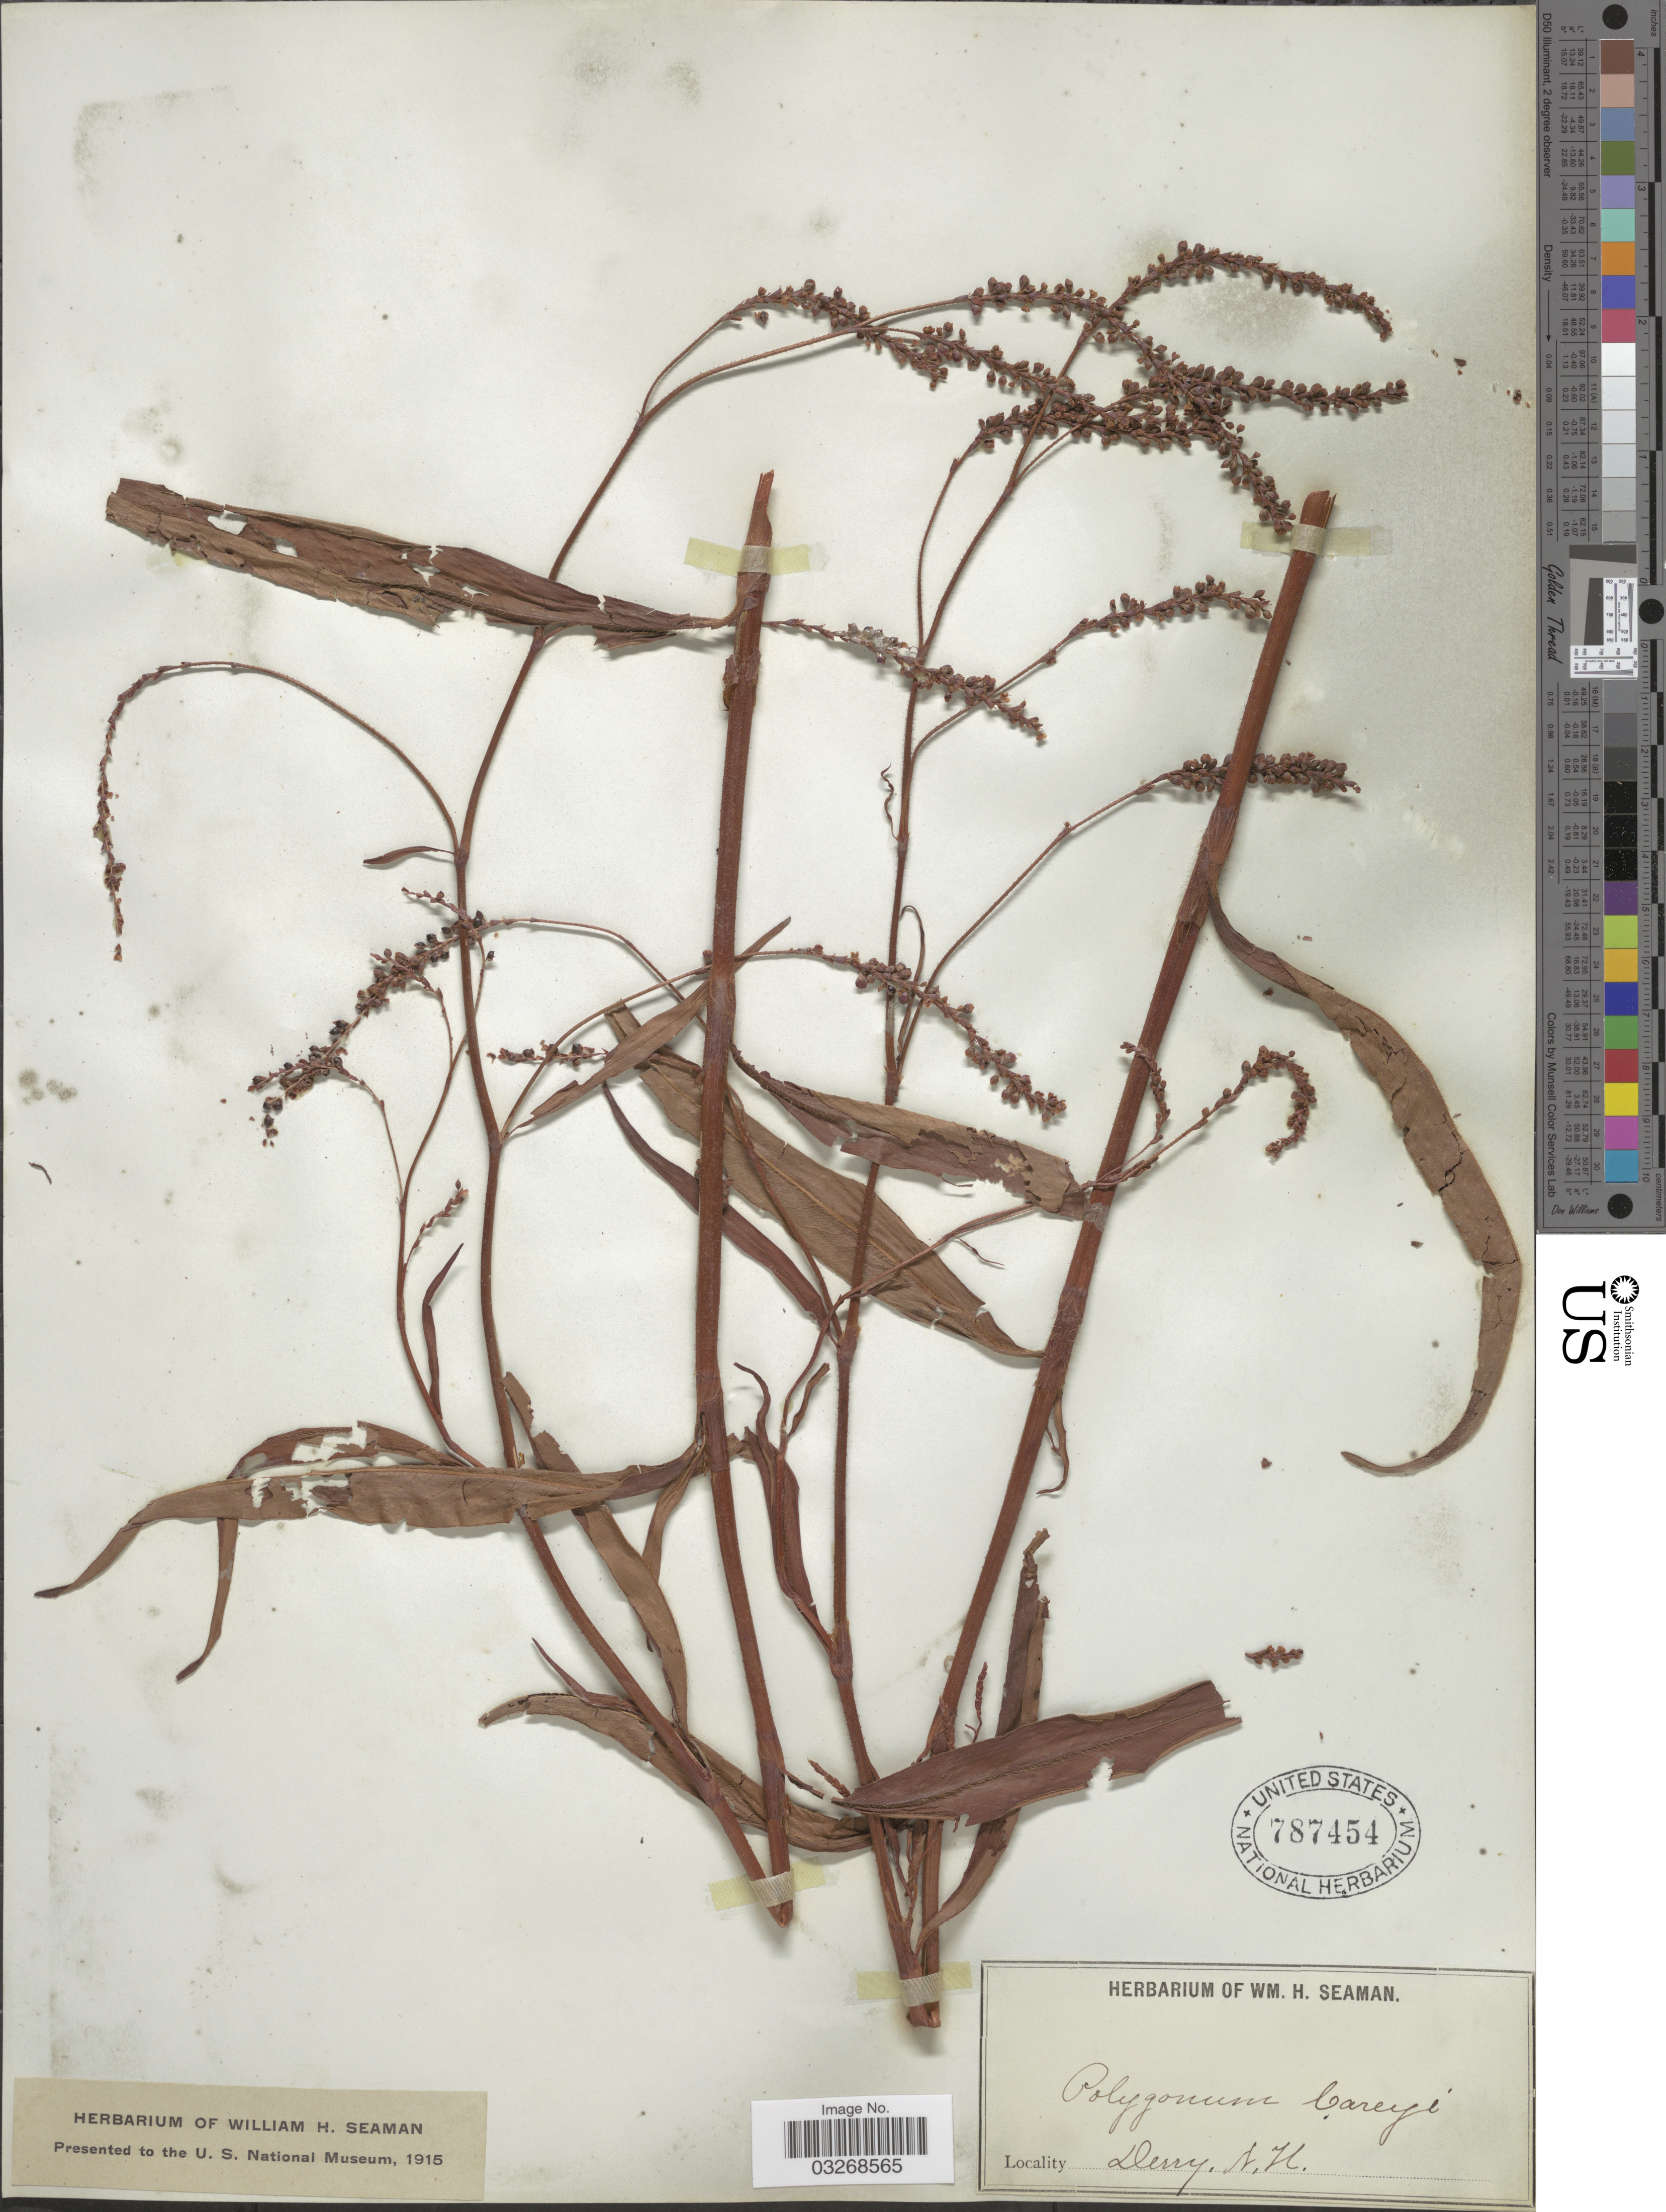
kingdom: Plantae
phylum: Tracheophyta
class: Magnoliopsida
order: Caryophyllales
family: Polygonaceae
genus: Persicaria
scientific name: Persicaria careyi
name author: (Olney) Greene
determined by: Atha, D. E.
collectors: Ex herb. W. H. Seaman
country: United States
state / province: New Hampshire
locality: Derry.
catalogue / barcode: US 787454